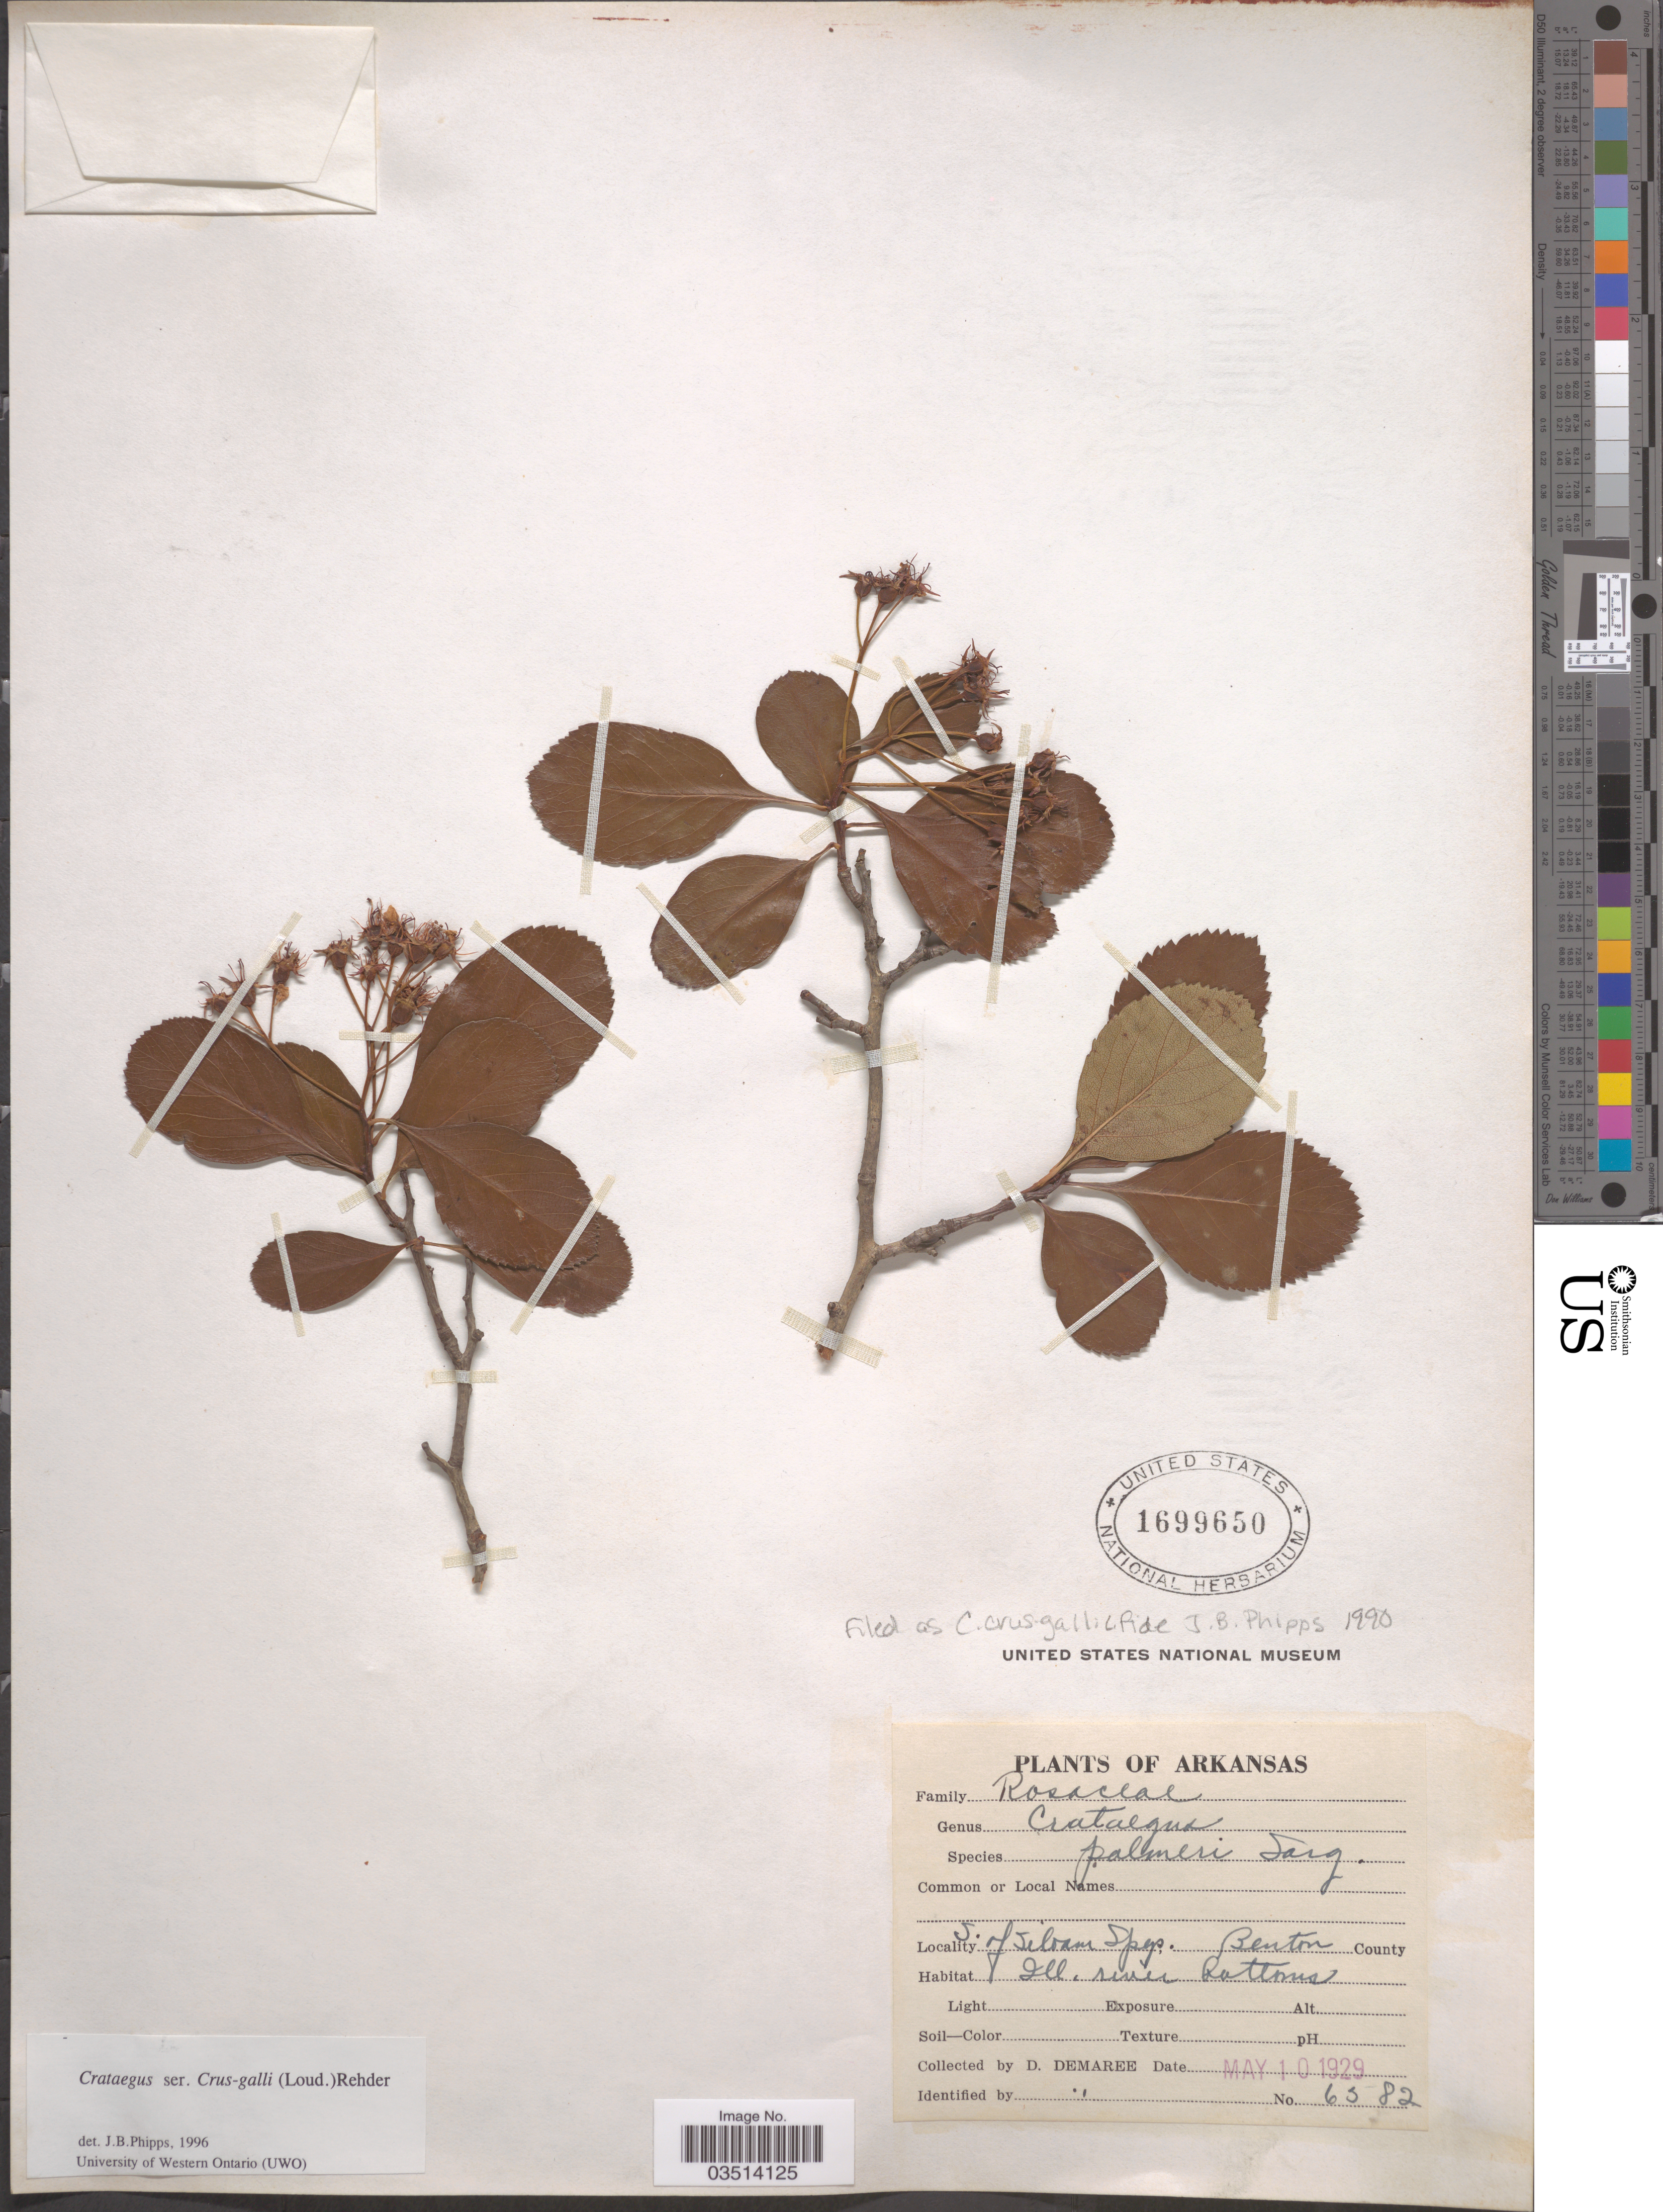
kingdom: Plantae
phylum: Tracheophyta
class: Magnoliopsida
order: Rosales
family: Rosaceae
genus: Crataegus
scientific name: Crataegus crus-galli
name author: L.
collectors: D. Demaree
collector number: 6582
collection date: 1929-05-10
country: United States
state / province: Arkansas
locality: S. of Siloam Spgs. Benton County.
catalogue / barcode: US 1699650